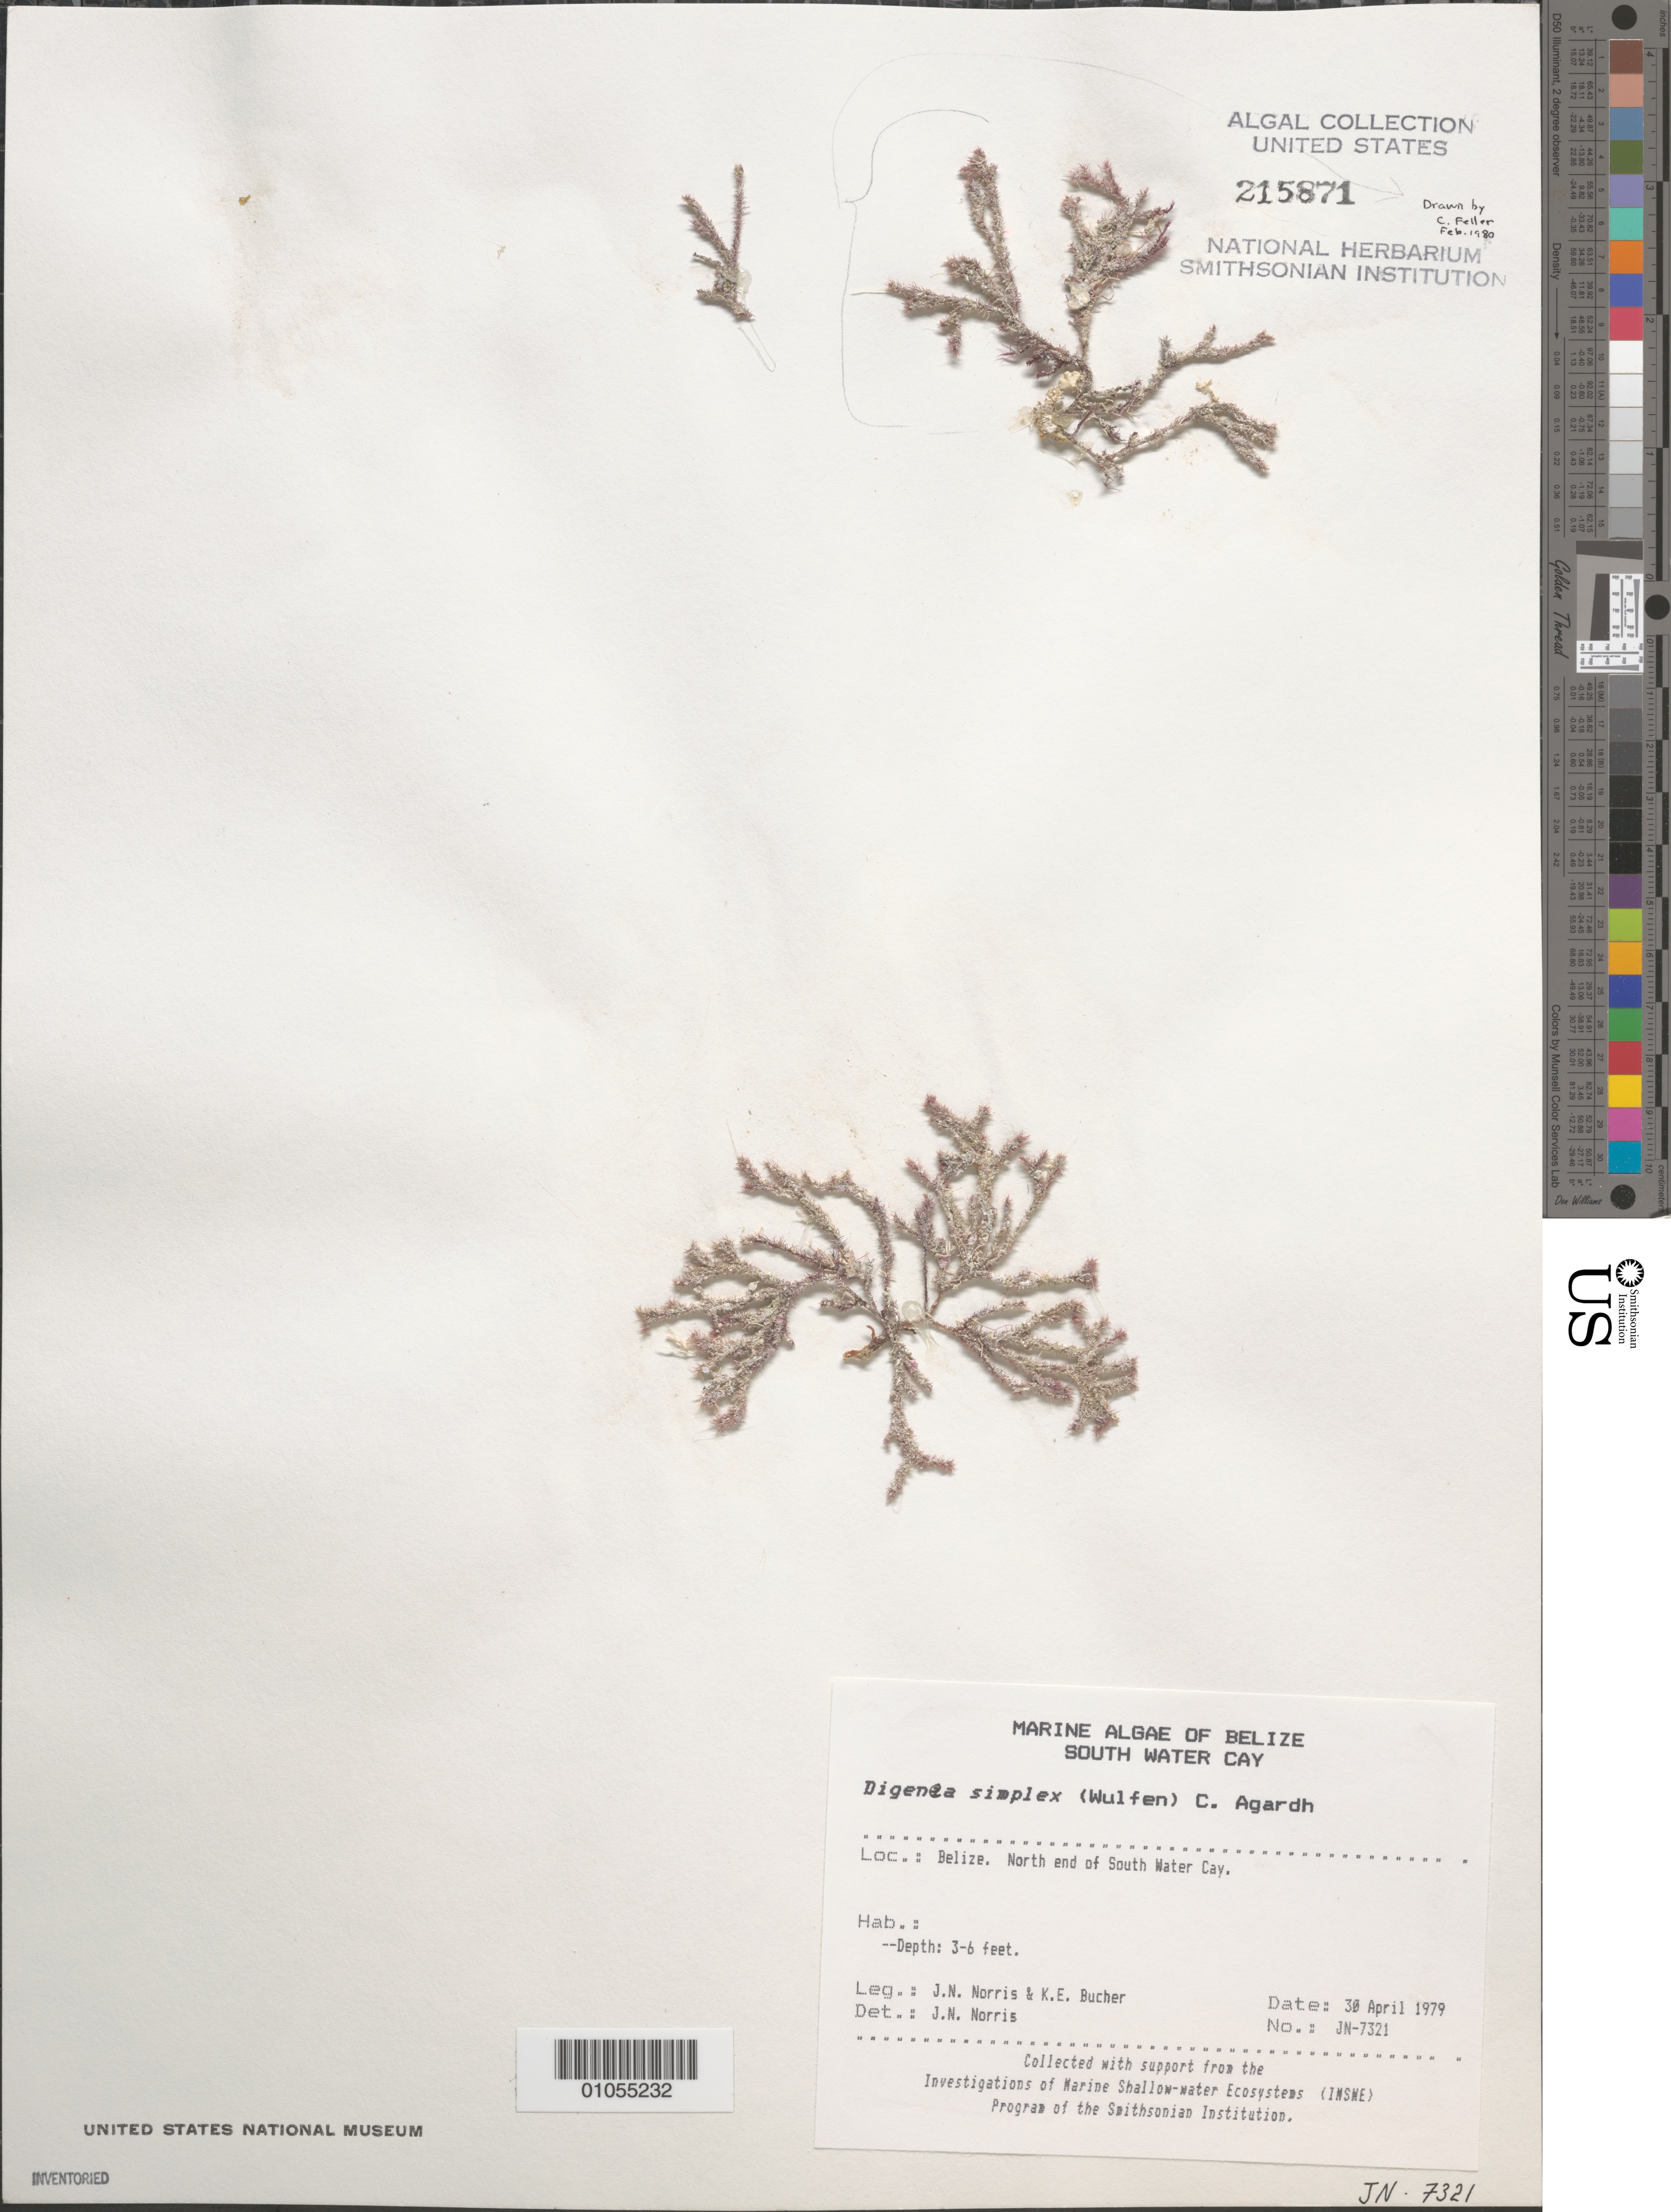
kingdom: Plantae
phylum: Rhodophyta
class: Florideophyceae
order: Ceramiales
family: Rhodomelaceae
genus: Digenea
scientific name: Digenea simplex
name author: (Wulfen) C. Agardh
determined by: Norris, James N.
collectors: J. N. Norris & K. E. Bucher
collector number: JN-7321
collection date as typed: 30 Apr 1979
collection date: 1979-04-30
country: Belize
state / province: Stann Creek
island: South Water Cay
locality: North end of the cay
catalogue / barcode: US 215871